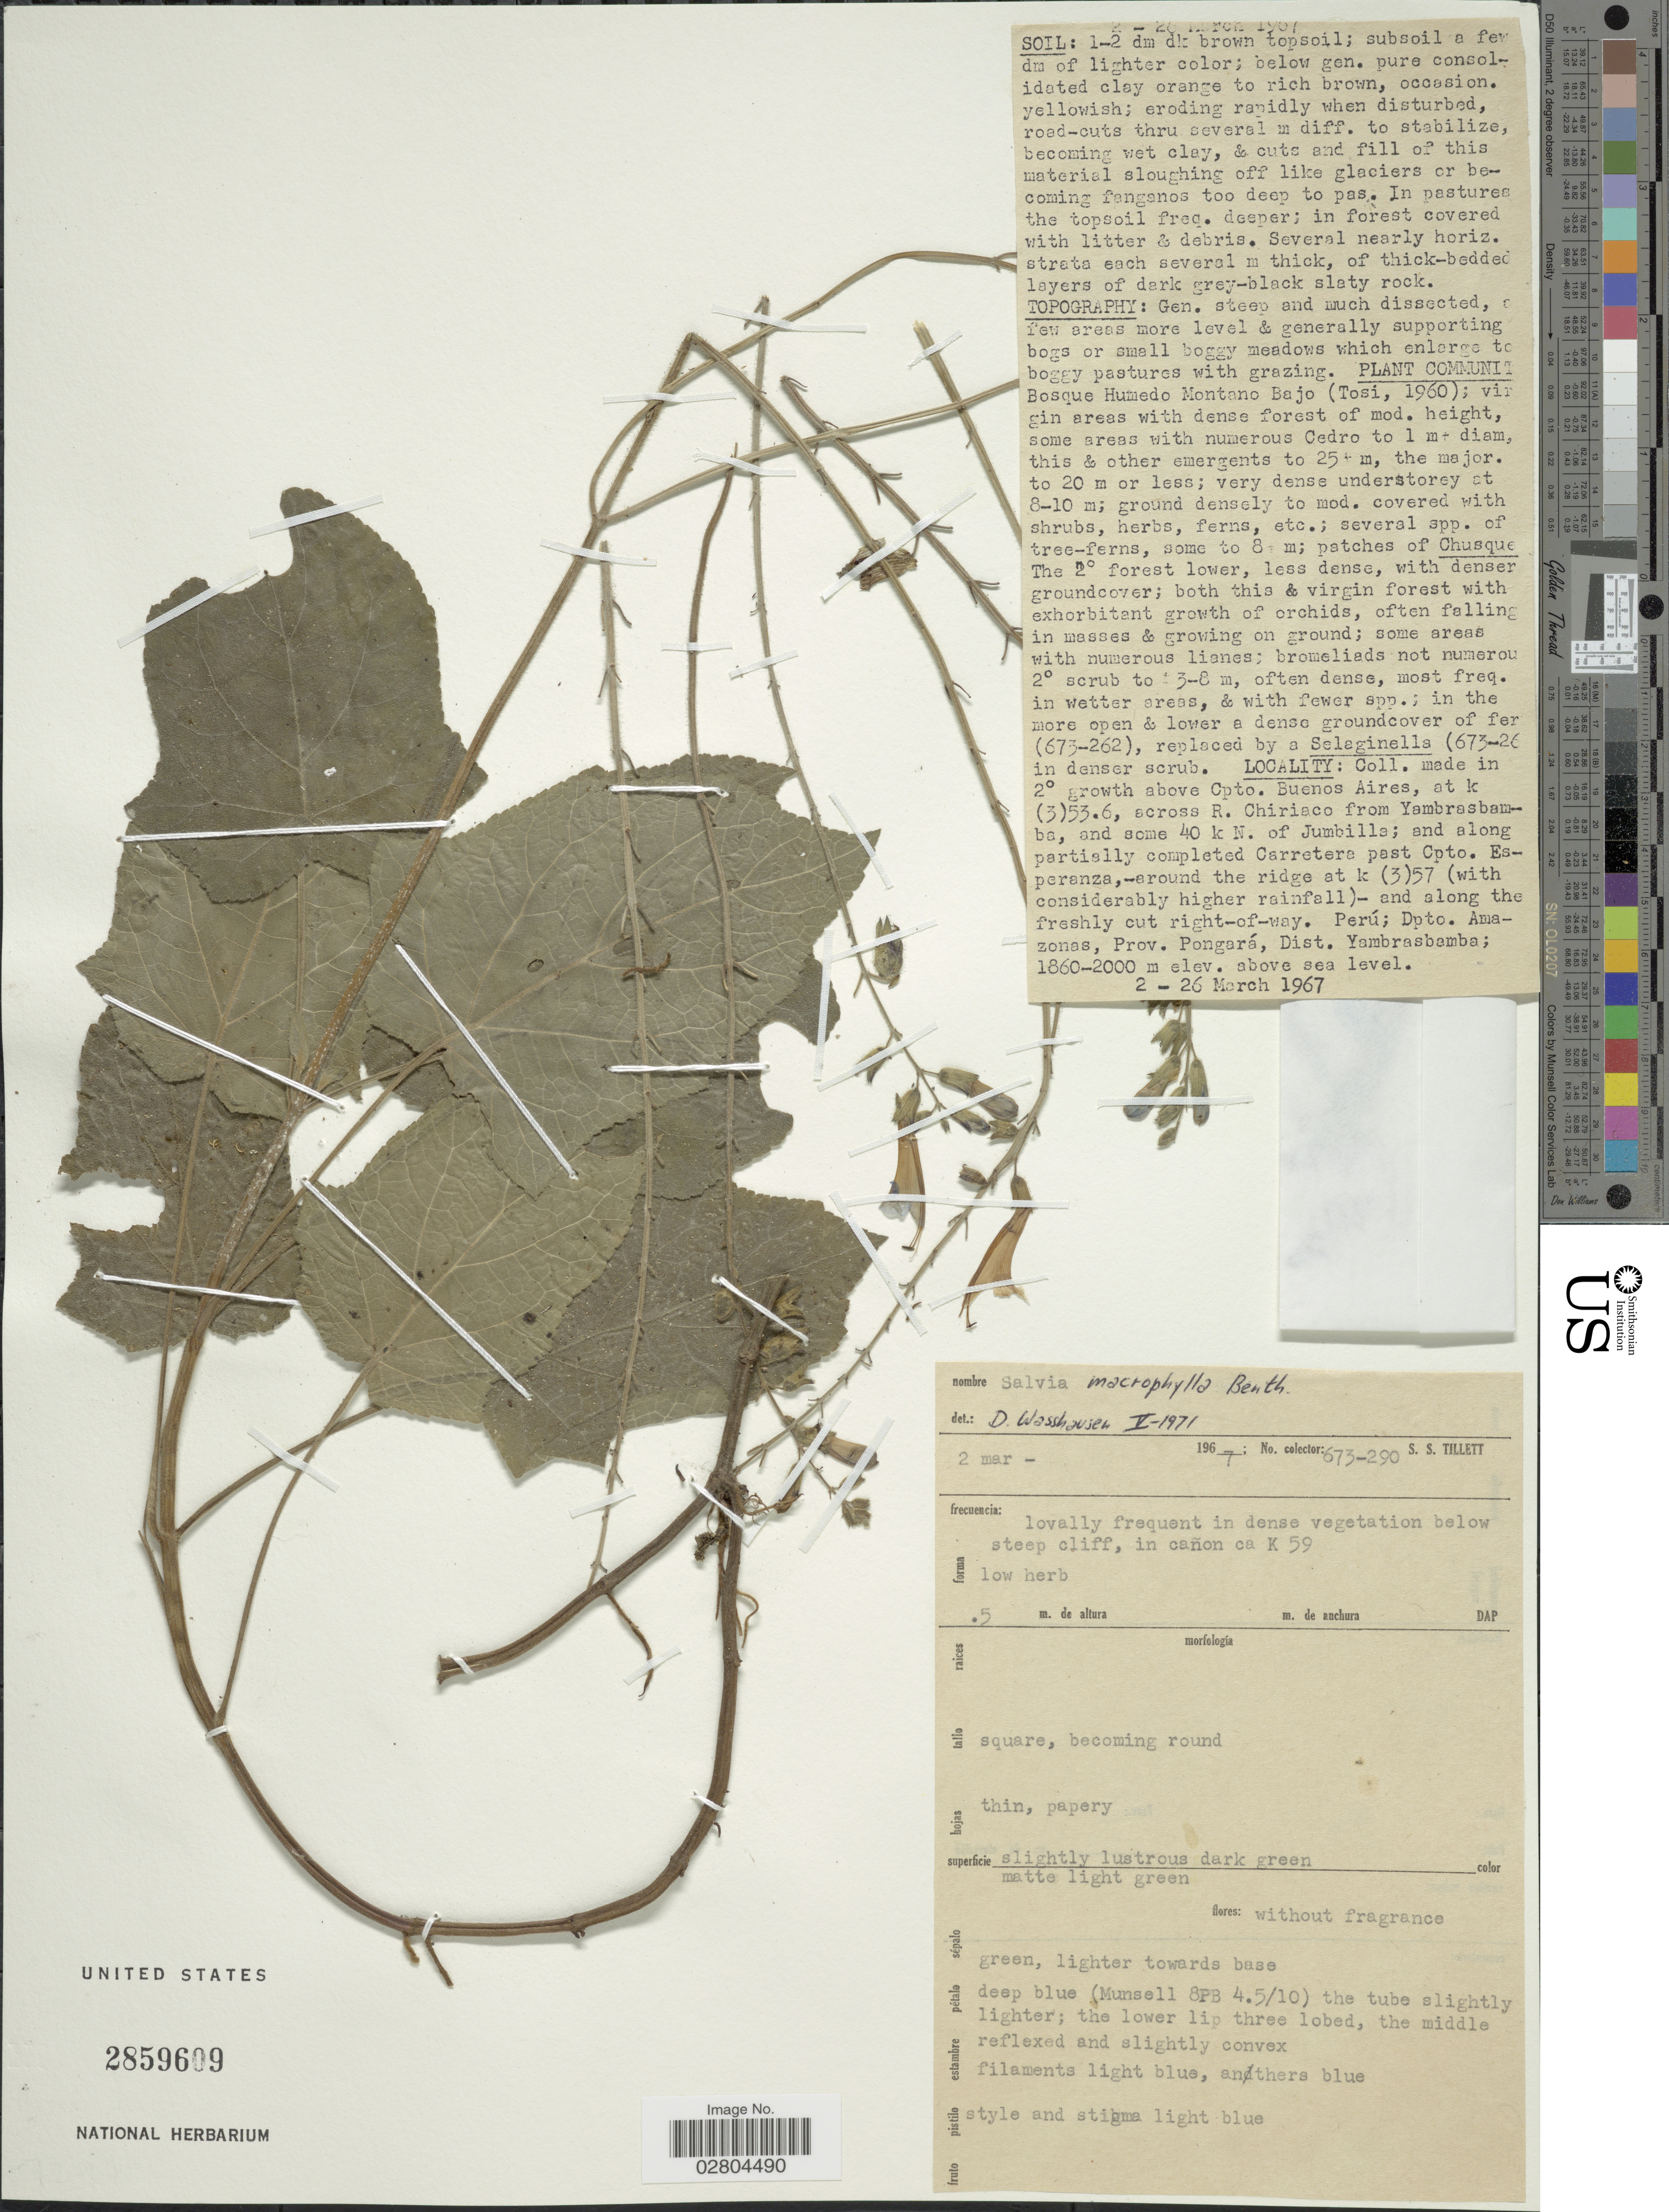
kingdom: Plantae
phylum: Tracheophyta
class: Magnoliopsida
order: Lamiales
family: Lamiaceae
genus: Salvia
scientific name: Salvia macrophylla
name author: Benth.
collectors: S. S. Tillett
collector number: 673-290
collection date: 1967-03-02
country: Peru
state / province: Amazonas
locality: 2° growth above Cpto. Buenos Aires, at k (3)53.6, across R. Chiriaco from Yambrasbamba, and some 40 k N. of Jumbilla; and along partially completed Carretera past Cpto. Esperanza,-around the ridge at k(3)57. Dpto. Amazonas, Prov. Pongará, Dist. Yambrasbamba.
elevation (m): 1860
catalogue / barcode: US 2859609